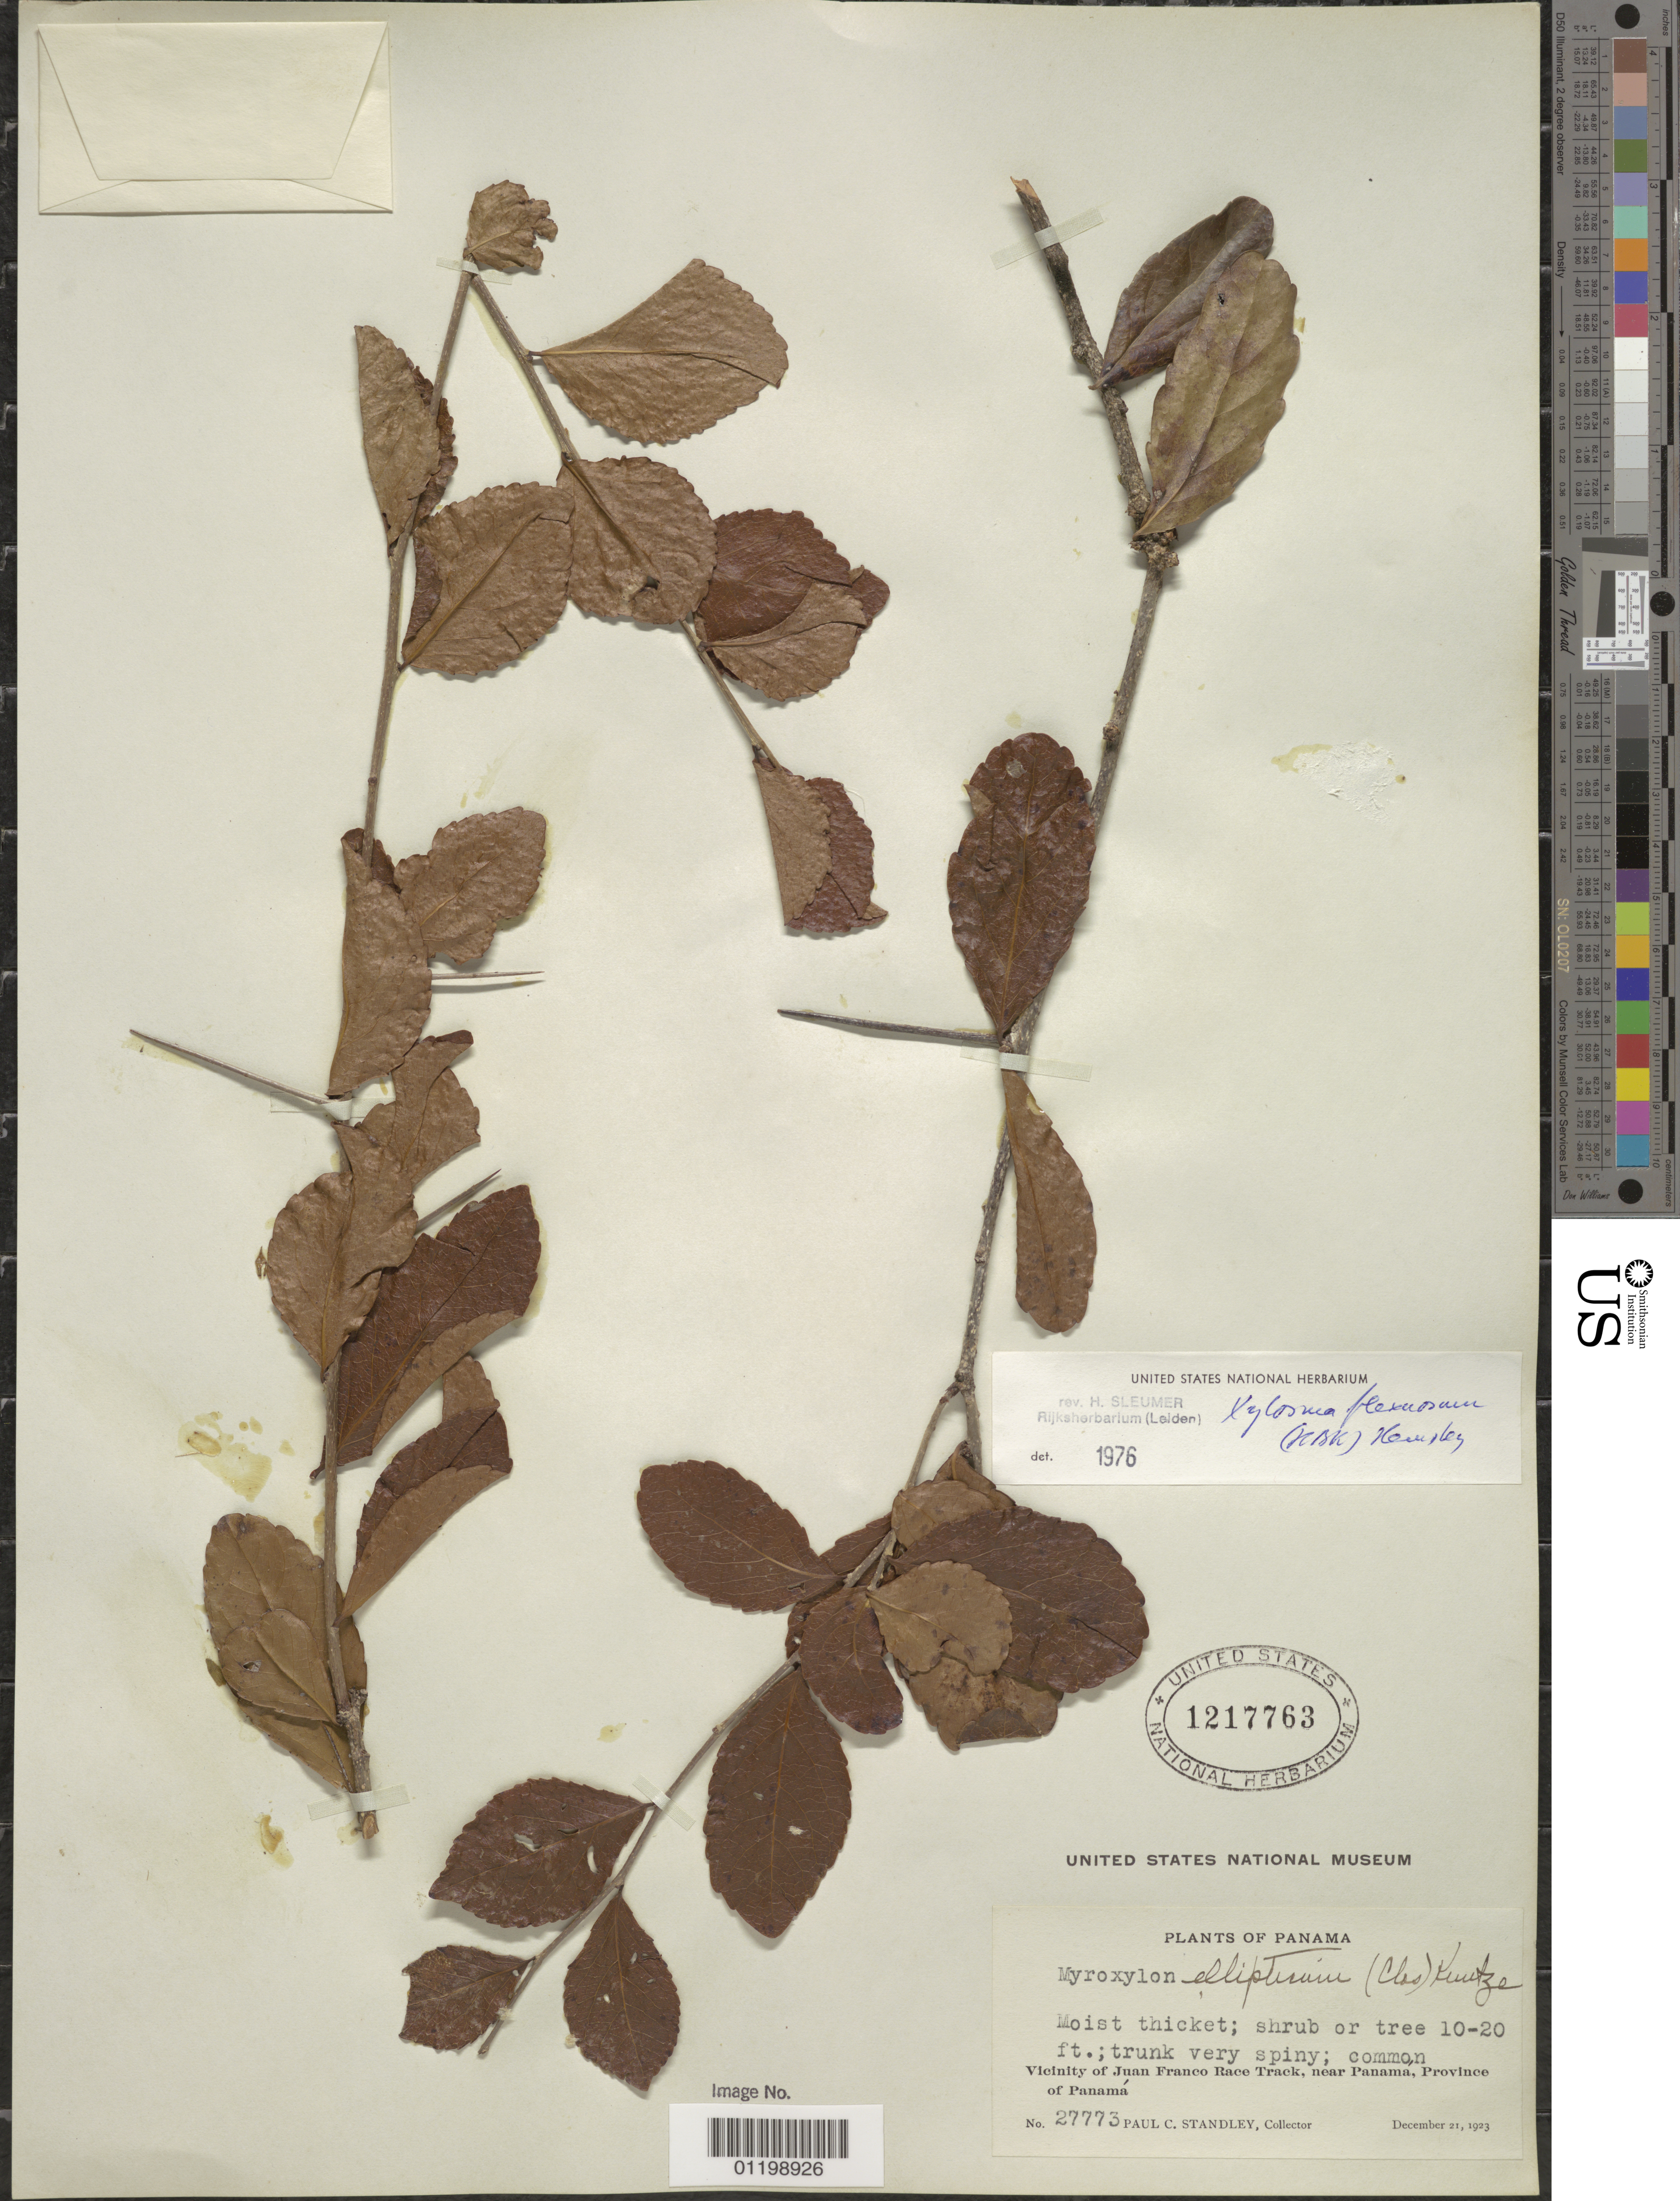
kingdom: Plantae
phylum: Tracheophyta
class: Magnoliopsida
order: Malpighiales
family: Salicaceae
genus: Xylosma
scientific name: Xylosma flexuosa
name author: (Kunth) Hemsl.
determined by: Sleumer, H. O.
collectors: P. C. Standley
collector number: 27773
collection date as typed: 21 Dec 1923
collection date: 1923-12-21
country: Panama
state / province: Panamá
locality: Juan Franco Race Track, near Panama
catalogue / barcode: US 1217763